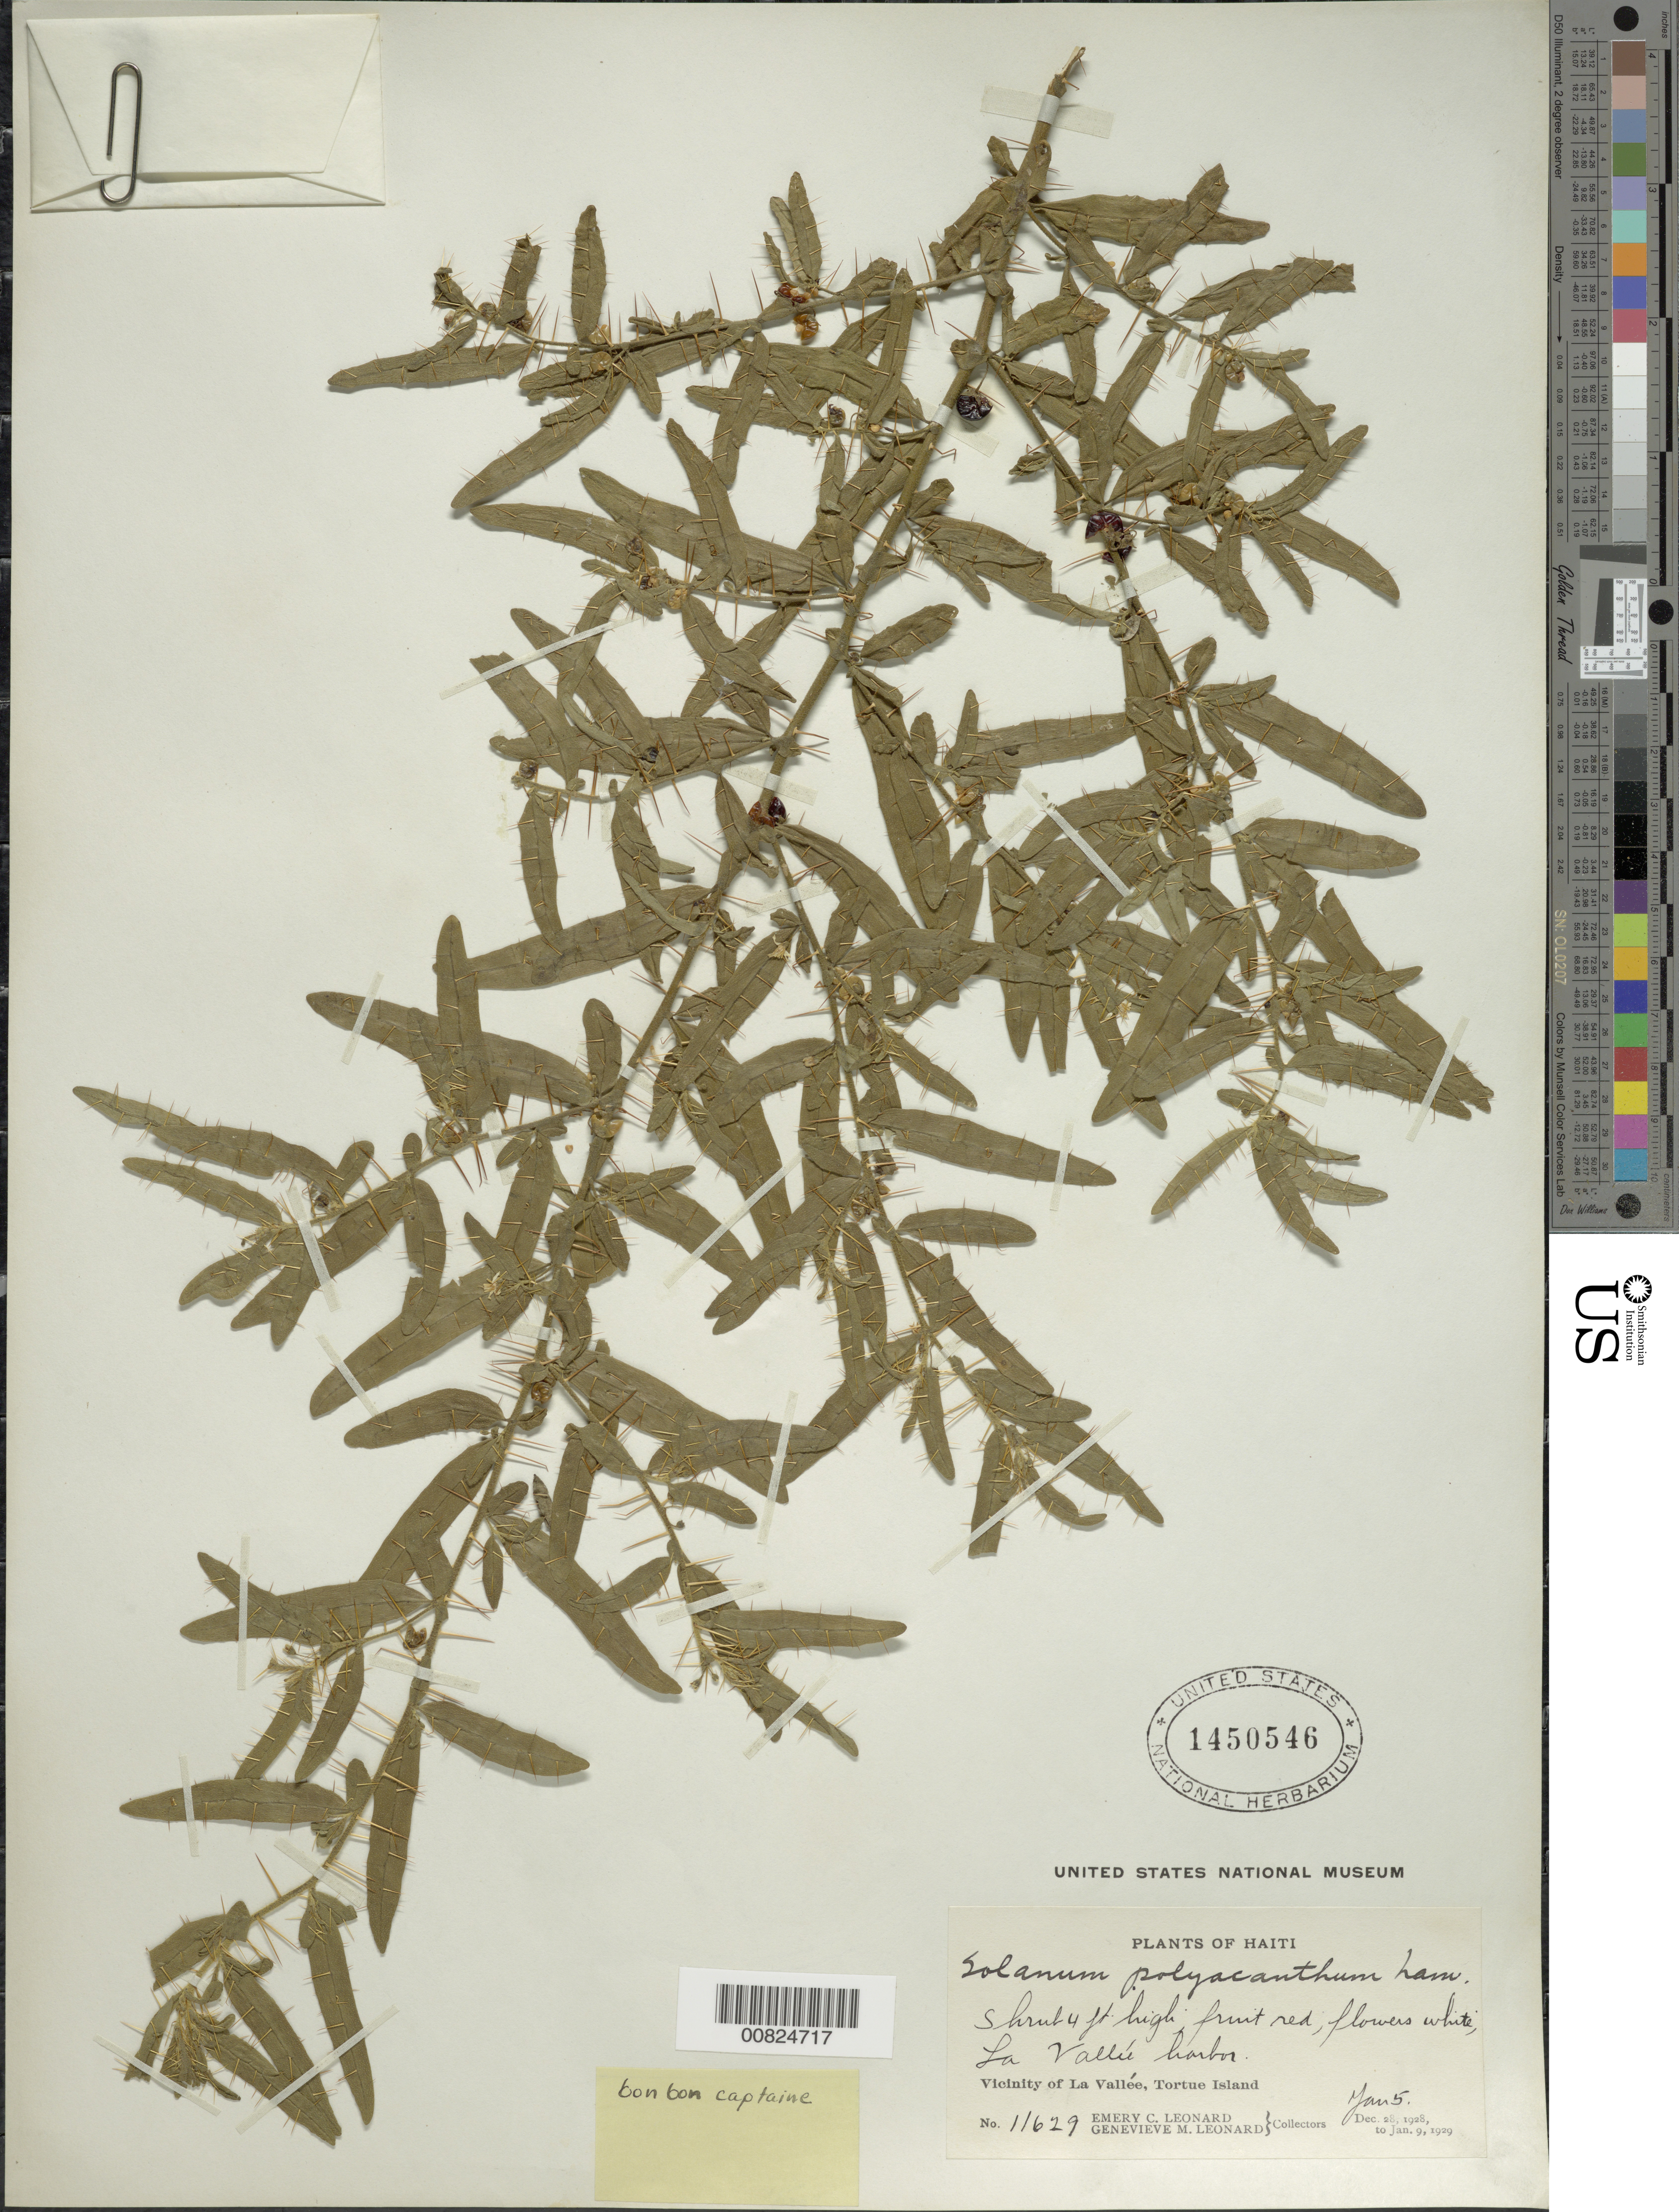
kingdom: Plantae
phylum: Tracheophyta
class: Magnoliopsida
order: Solanales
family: Solanaceae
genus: Solanum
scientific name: Solanum polycanthum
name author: Lam.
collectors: E. C. Leonard & G. M. Leonard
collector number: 11629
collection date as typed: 05 Jan 1929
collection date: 1929-01-05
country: Haiti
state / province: Nord-Ouest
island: Île de la Tortue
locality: Vicinity of La Vallée, La Vallée harbor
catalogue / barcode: US 1450546